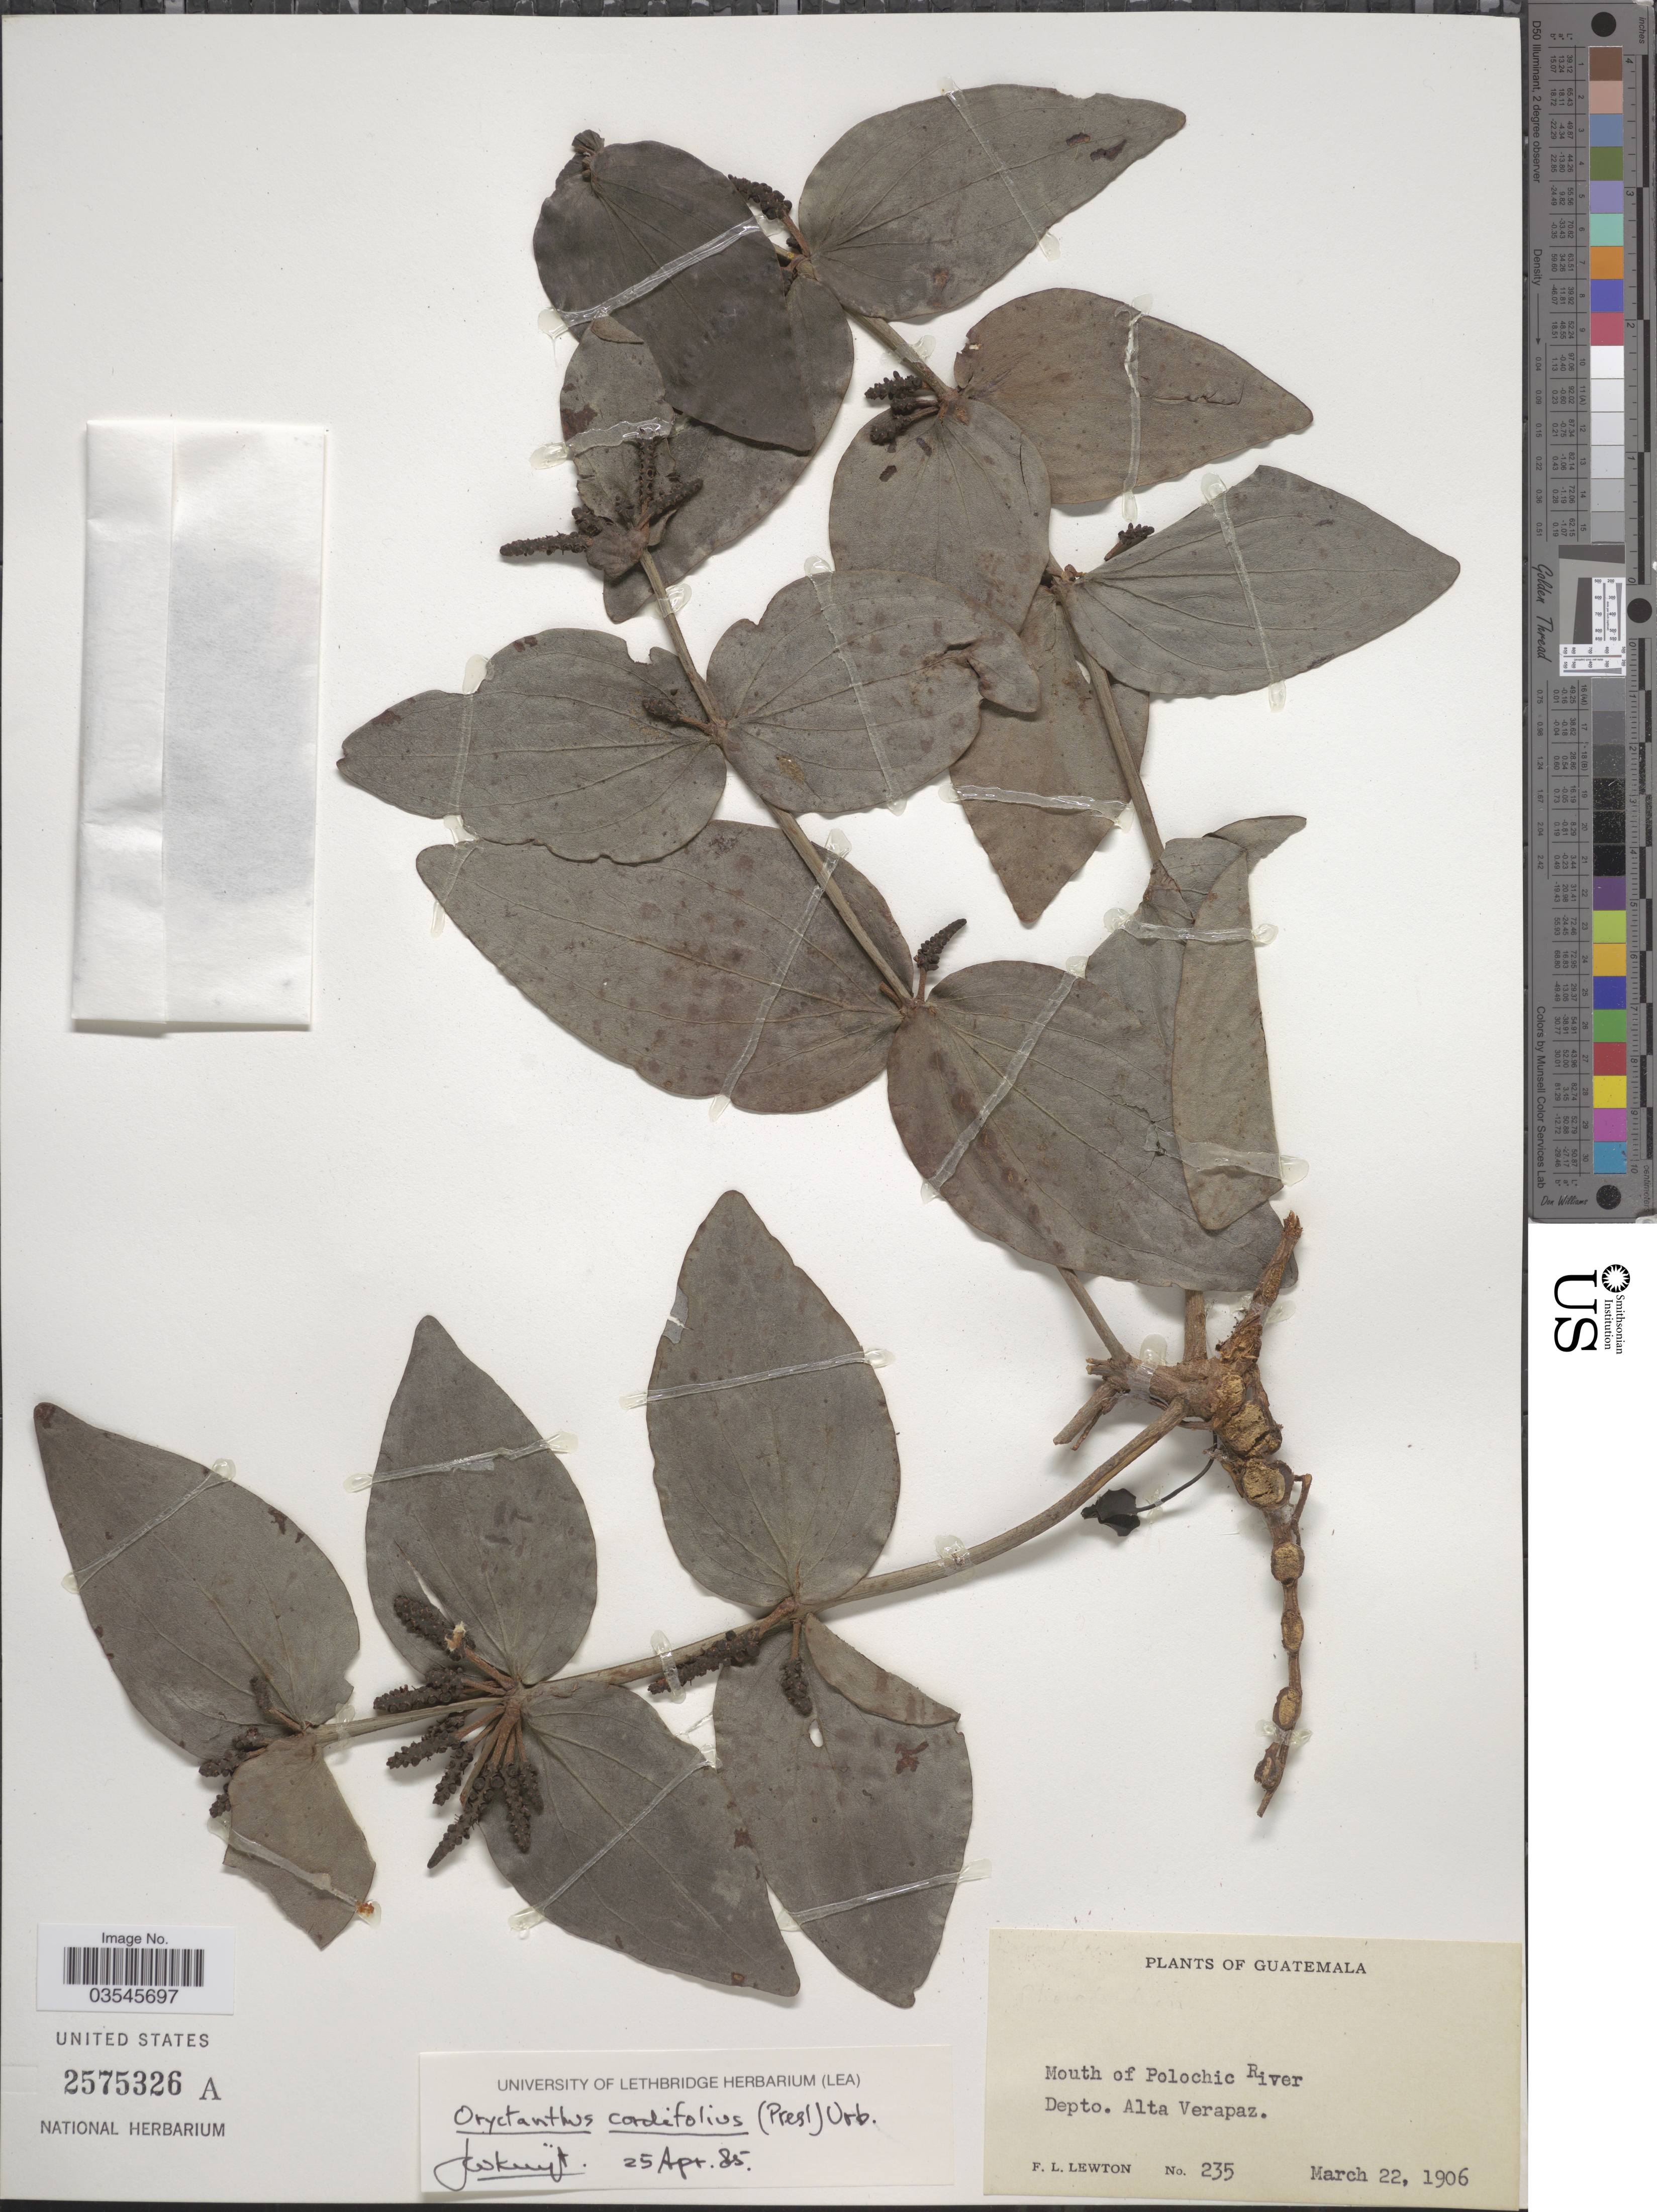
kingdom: Plantae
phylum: Tracheophyta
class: Magnoliopsida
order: Santalales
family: Loranthaceae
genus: Oryctanthus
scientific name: Oryctanthus cordifolius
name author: (C. Presl) Urb.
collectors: F. L. Lewton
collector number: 235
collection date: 1906-03-22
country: Guatemala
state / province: Alta Verapaz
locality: Mouth of Polochic River, Depto. Alta Verapaz.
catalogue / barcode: US 2575326A